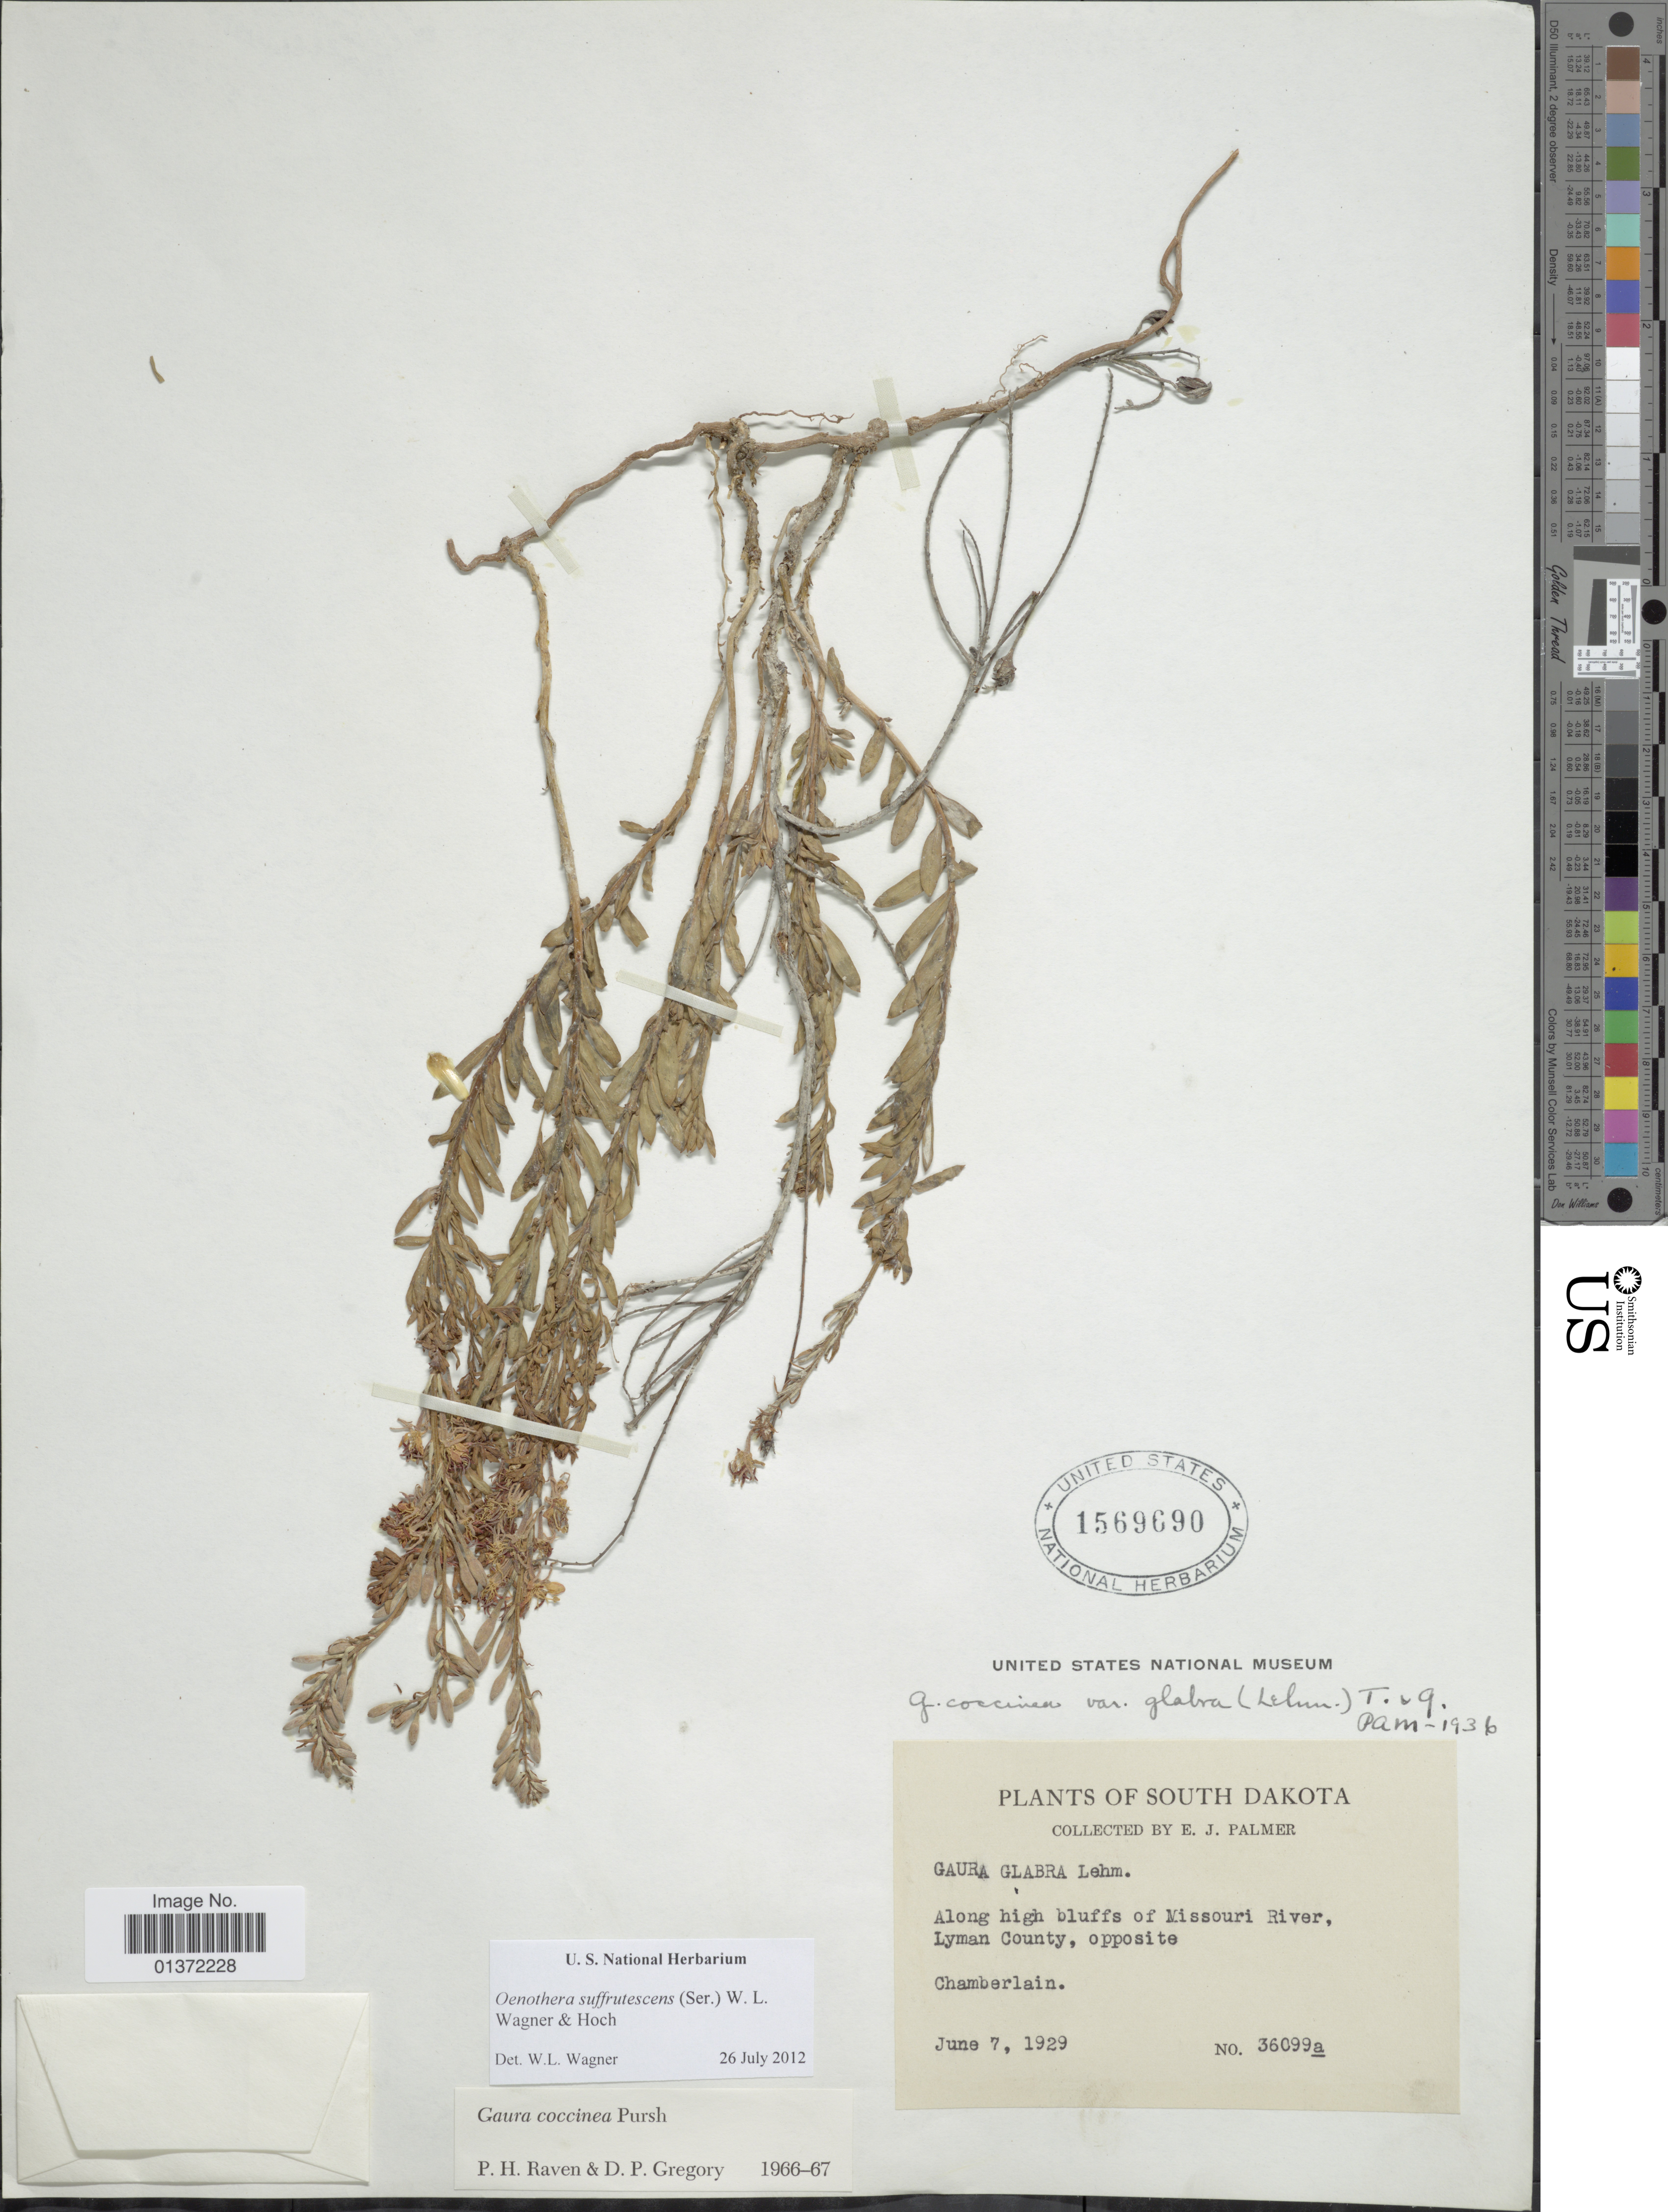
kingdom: Plantae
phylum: Tracheophyta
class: Magnoliopsida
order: Myrtales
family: Onagraceae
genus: Oenothera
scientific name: Oenothera suffrutescens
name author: (Ser.) W.L. Wagner & Hoch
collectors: E. J. Palmer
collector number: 36099a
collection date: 1929-06-07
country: United States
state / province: South Dakota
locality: Along high bluffs of Missouri River, Lyman County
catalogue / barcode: US 1569690